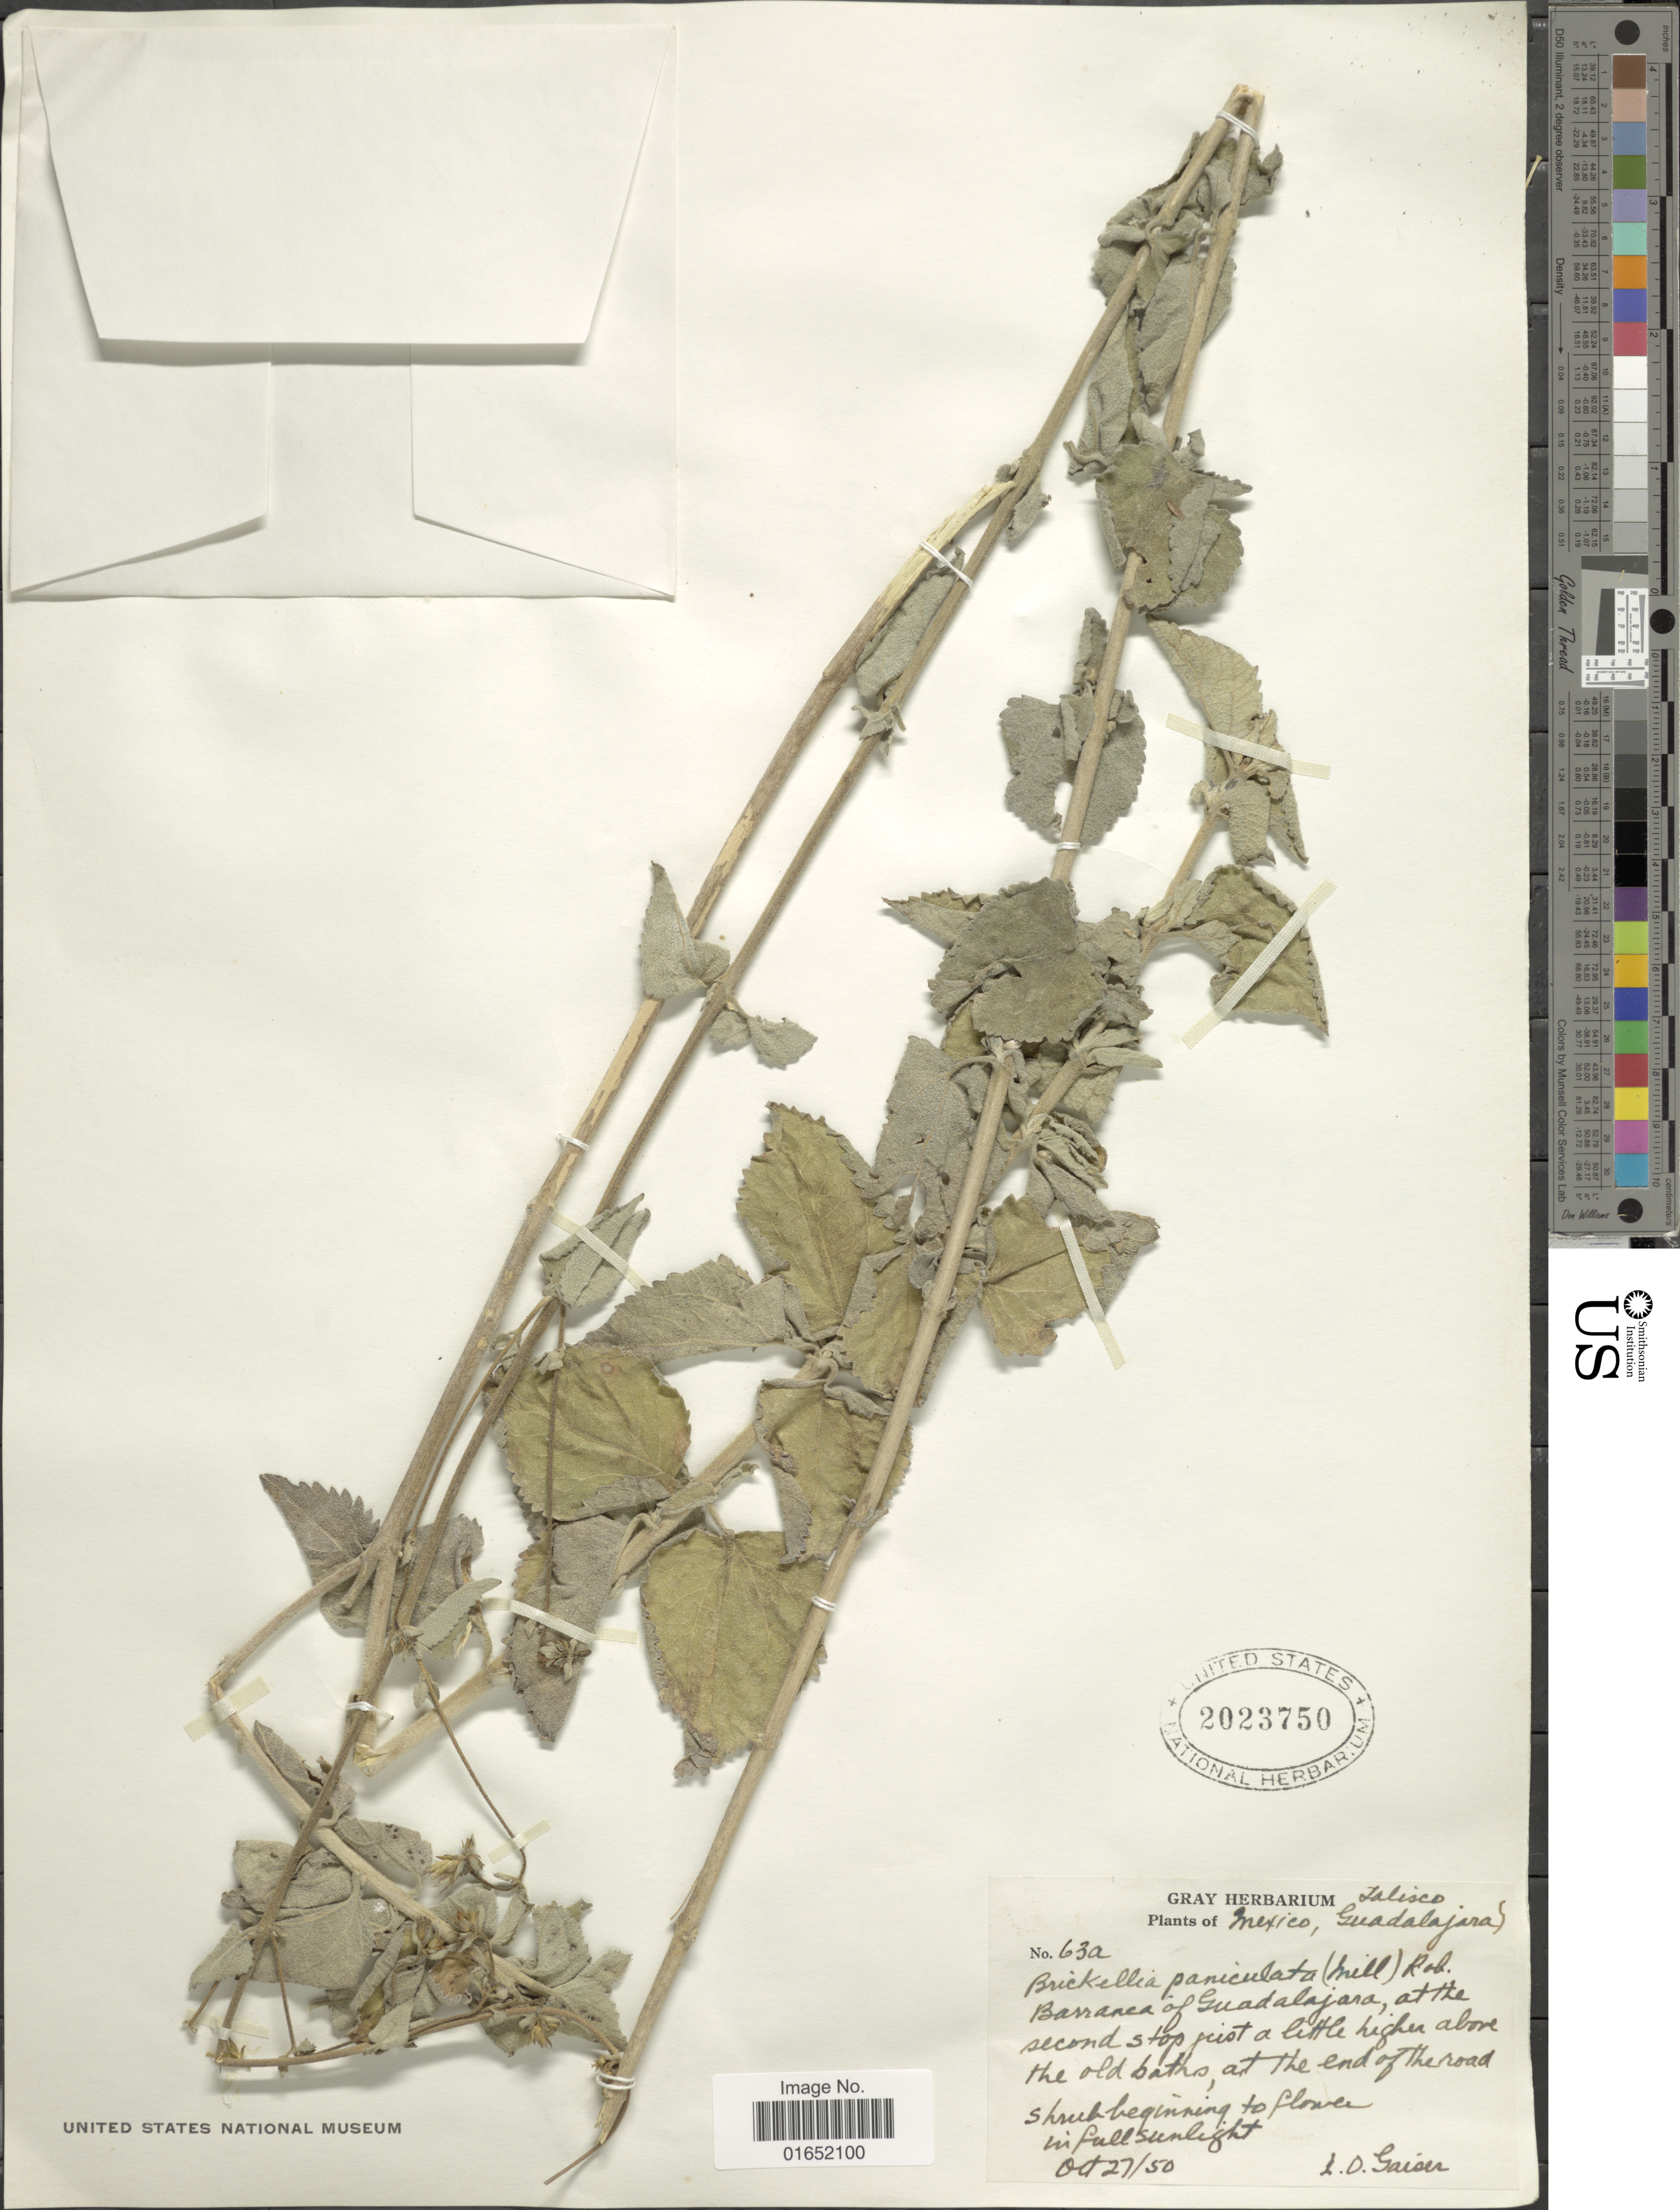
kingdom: Plantae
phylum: Tracheophyta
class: Magnoliopsida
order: Asterales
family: Asteraceae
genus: Brickellia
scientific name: Brickellia paniculata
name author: (Mill.) B.L. Rob.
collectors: L. Gaiser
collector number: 63a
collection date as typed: Transcribed d/m/y: 27/10/50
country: Mexico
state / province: Jalisco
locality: Guadalajara, Barranca of Guadalajara, at the second stop just a little higher above the old baths at the end of the road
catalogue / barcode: US 2023750